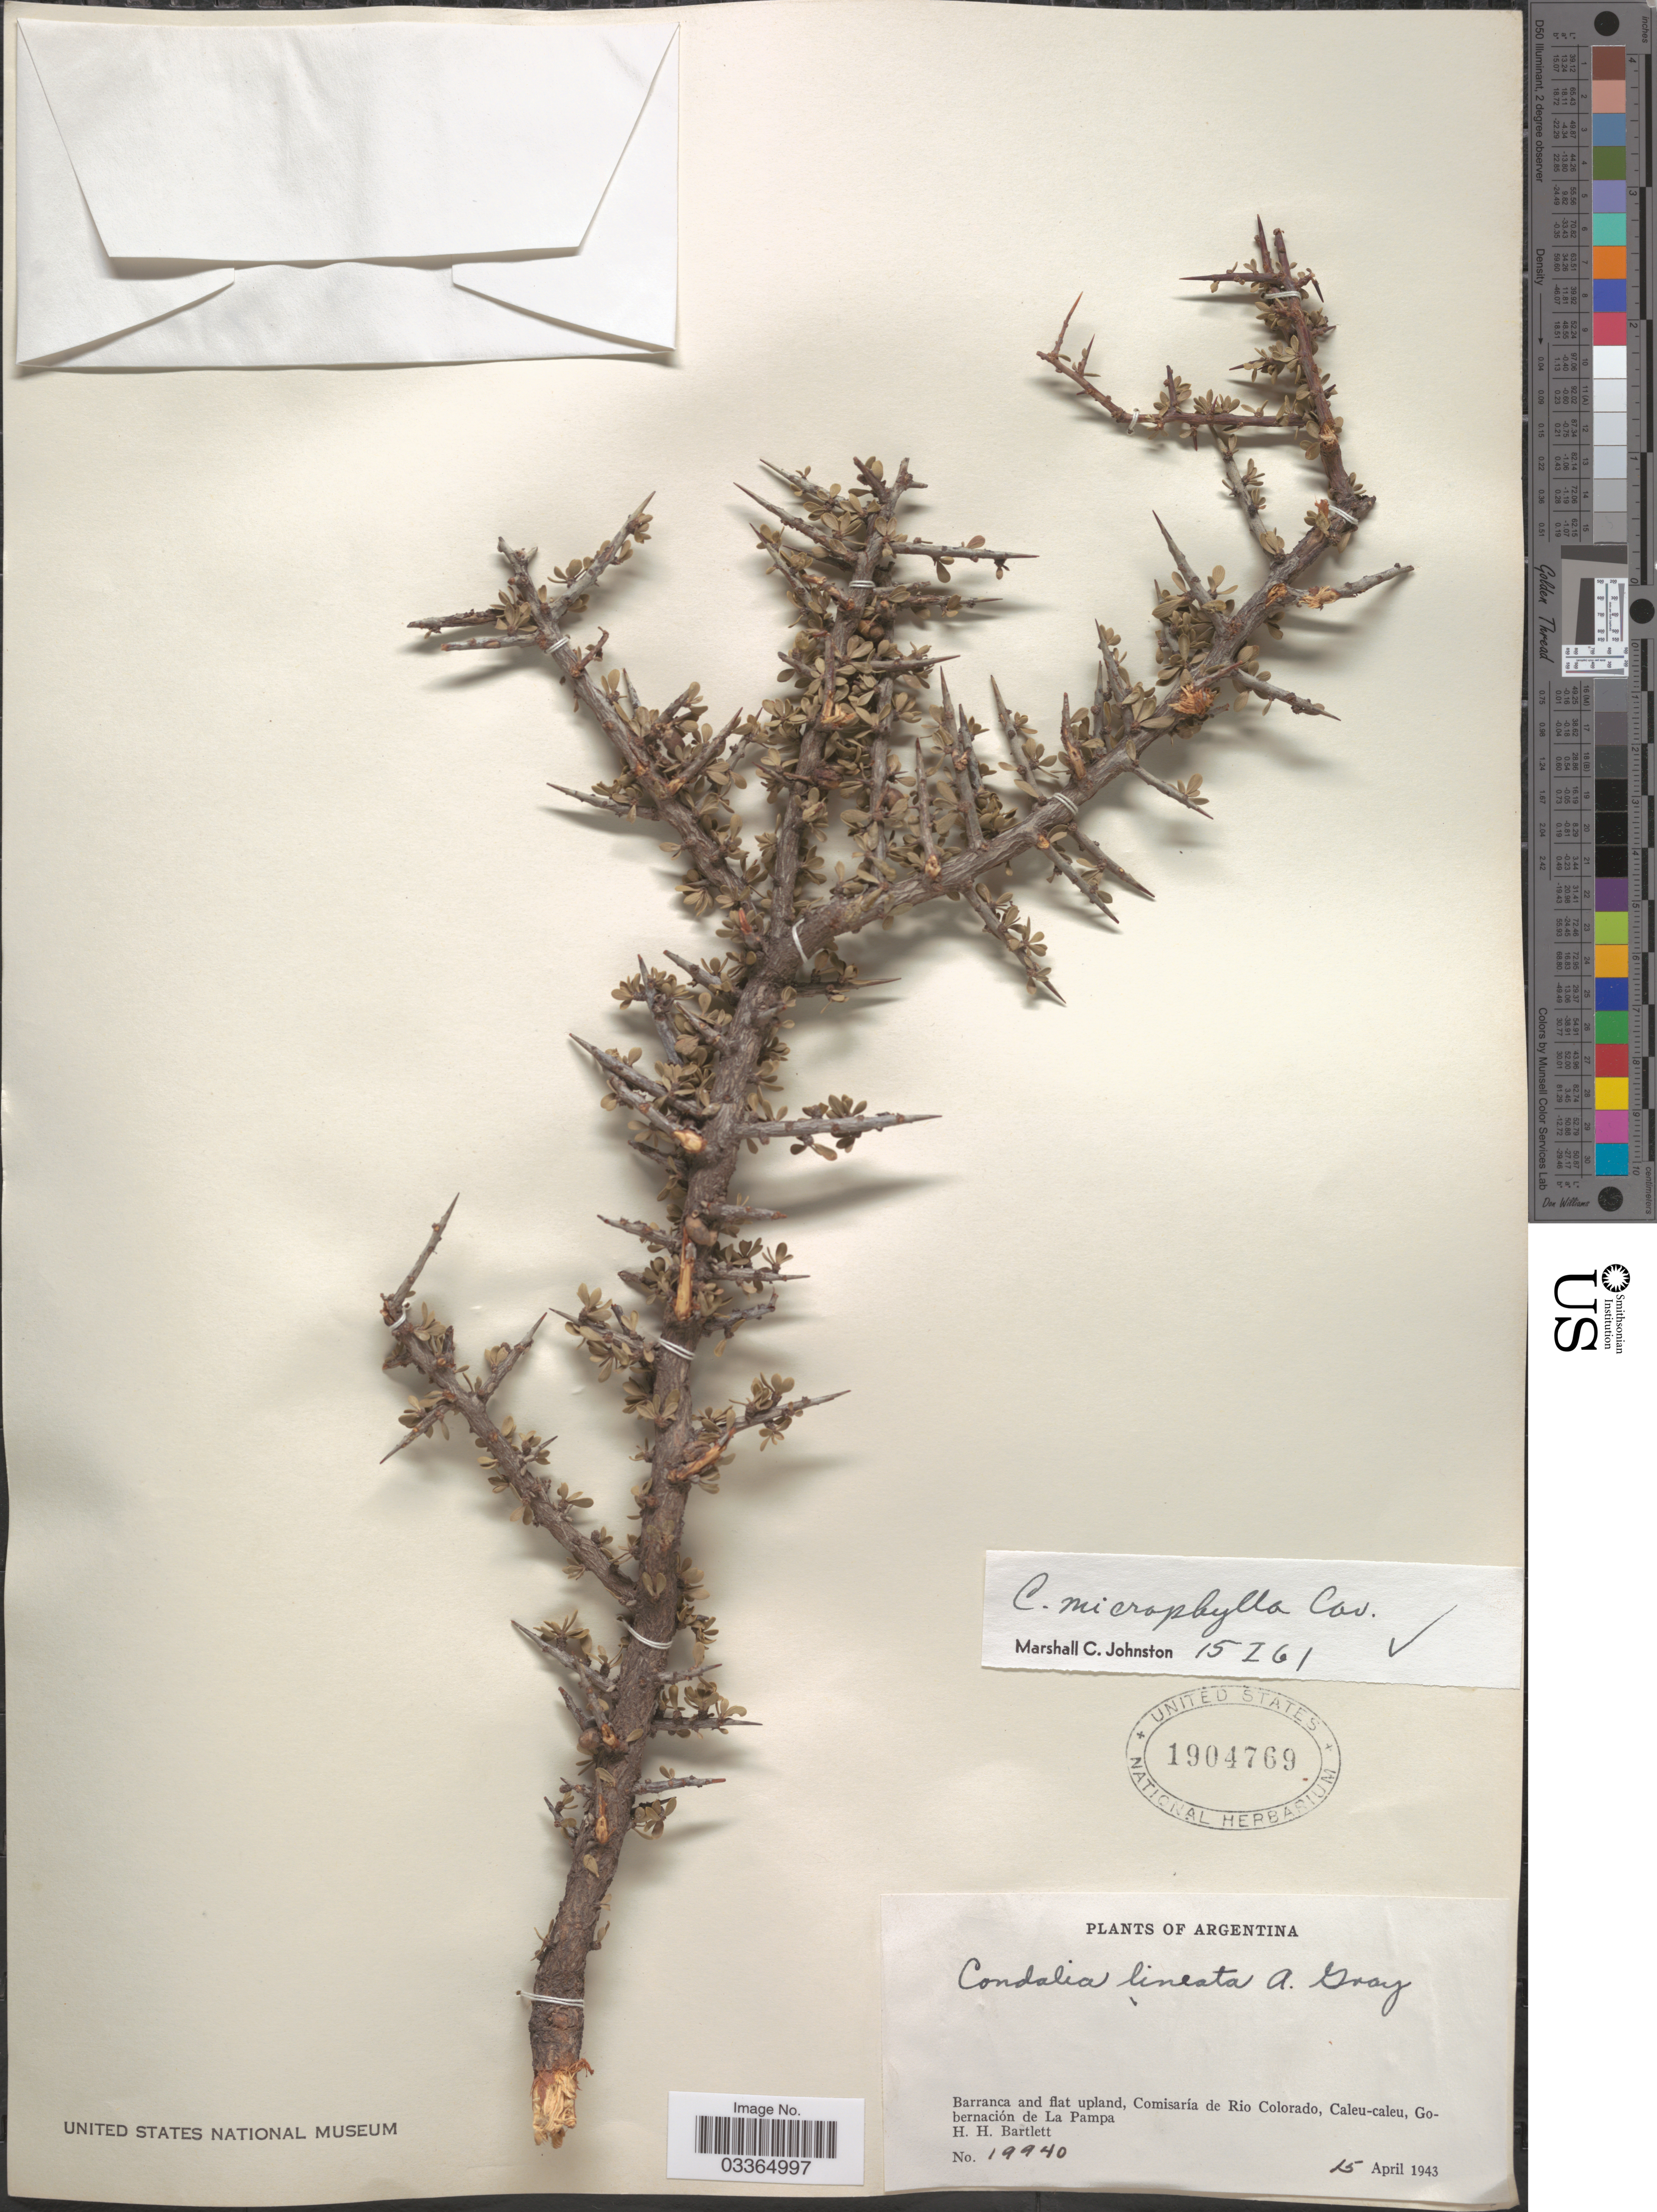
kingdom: Plantae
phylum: Tracheophyta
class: Magnoliopsida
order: Rosales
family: Rhamnaceae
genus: Condalia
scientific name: Condalia microphylla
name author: Cav.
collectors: H. H. Bartlett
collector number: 19940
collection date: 1943-04-25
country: Argentina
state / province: La Pampa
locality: Barranca and flat upland, Comisaría de Rio Colorado, Caleu-caleu, Gobernación de La Pampa.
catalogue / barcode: US 1904769